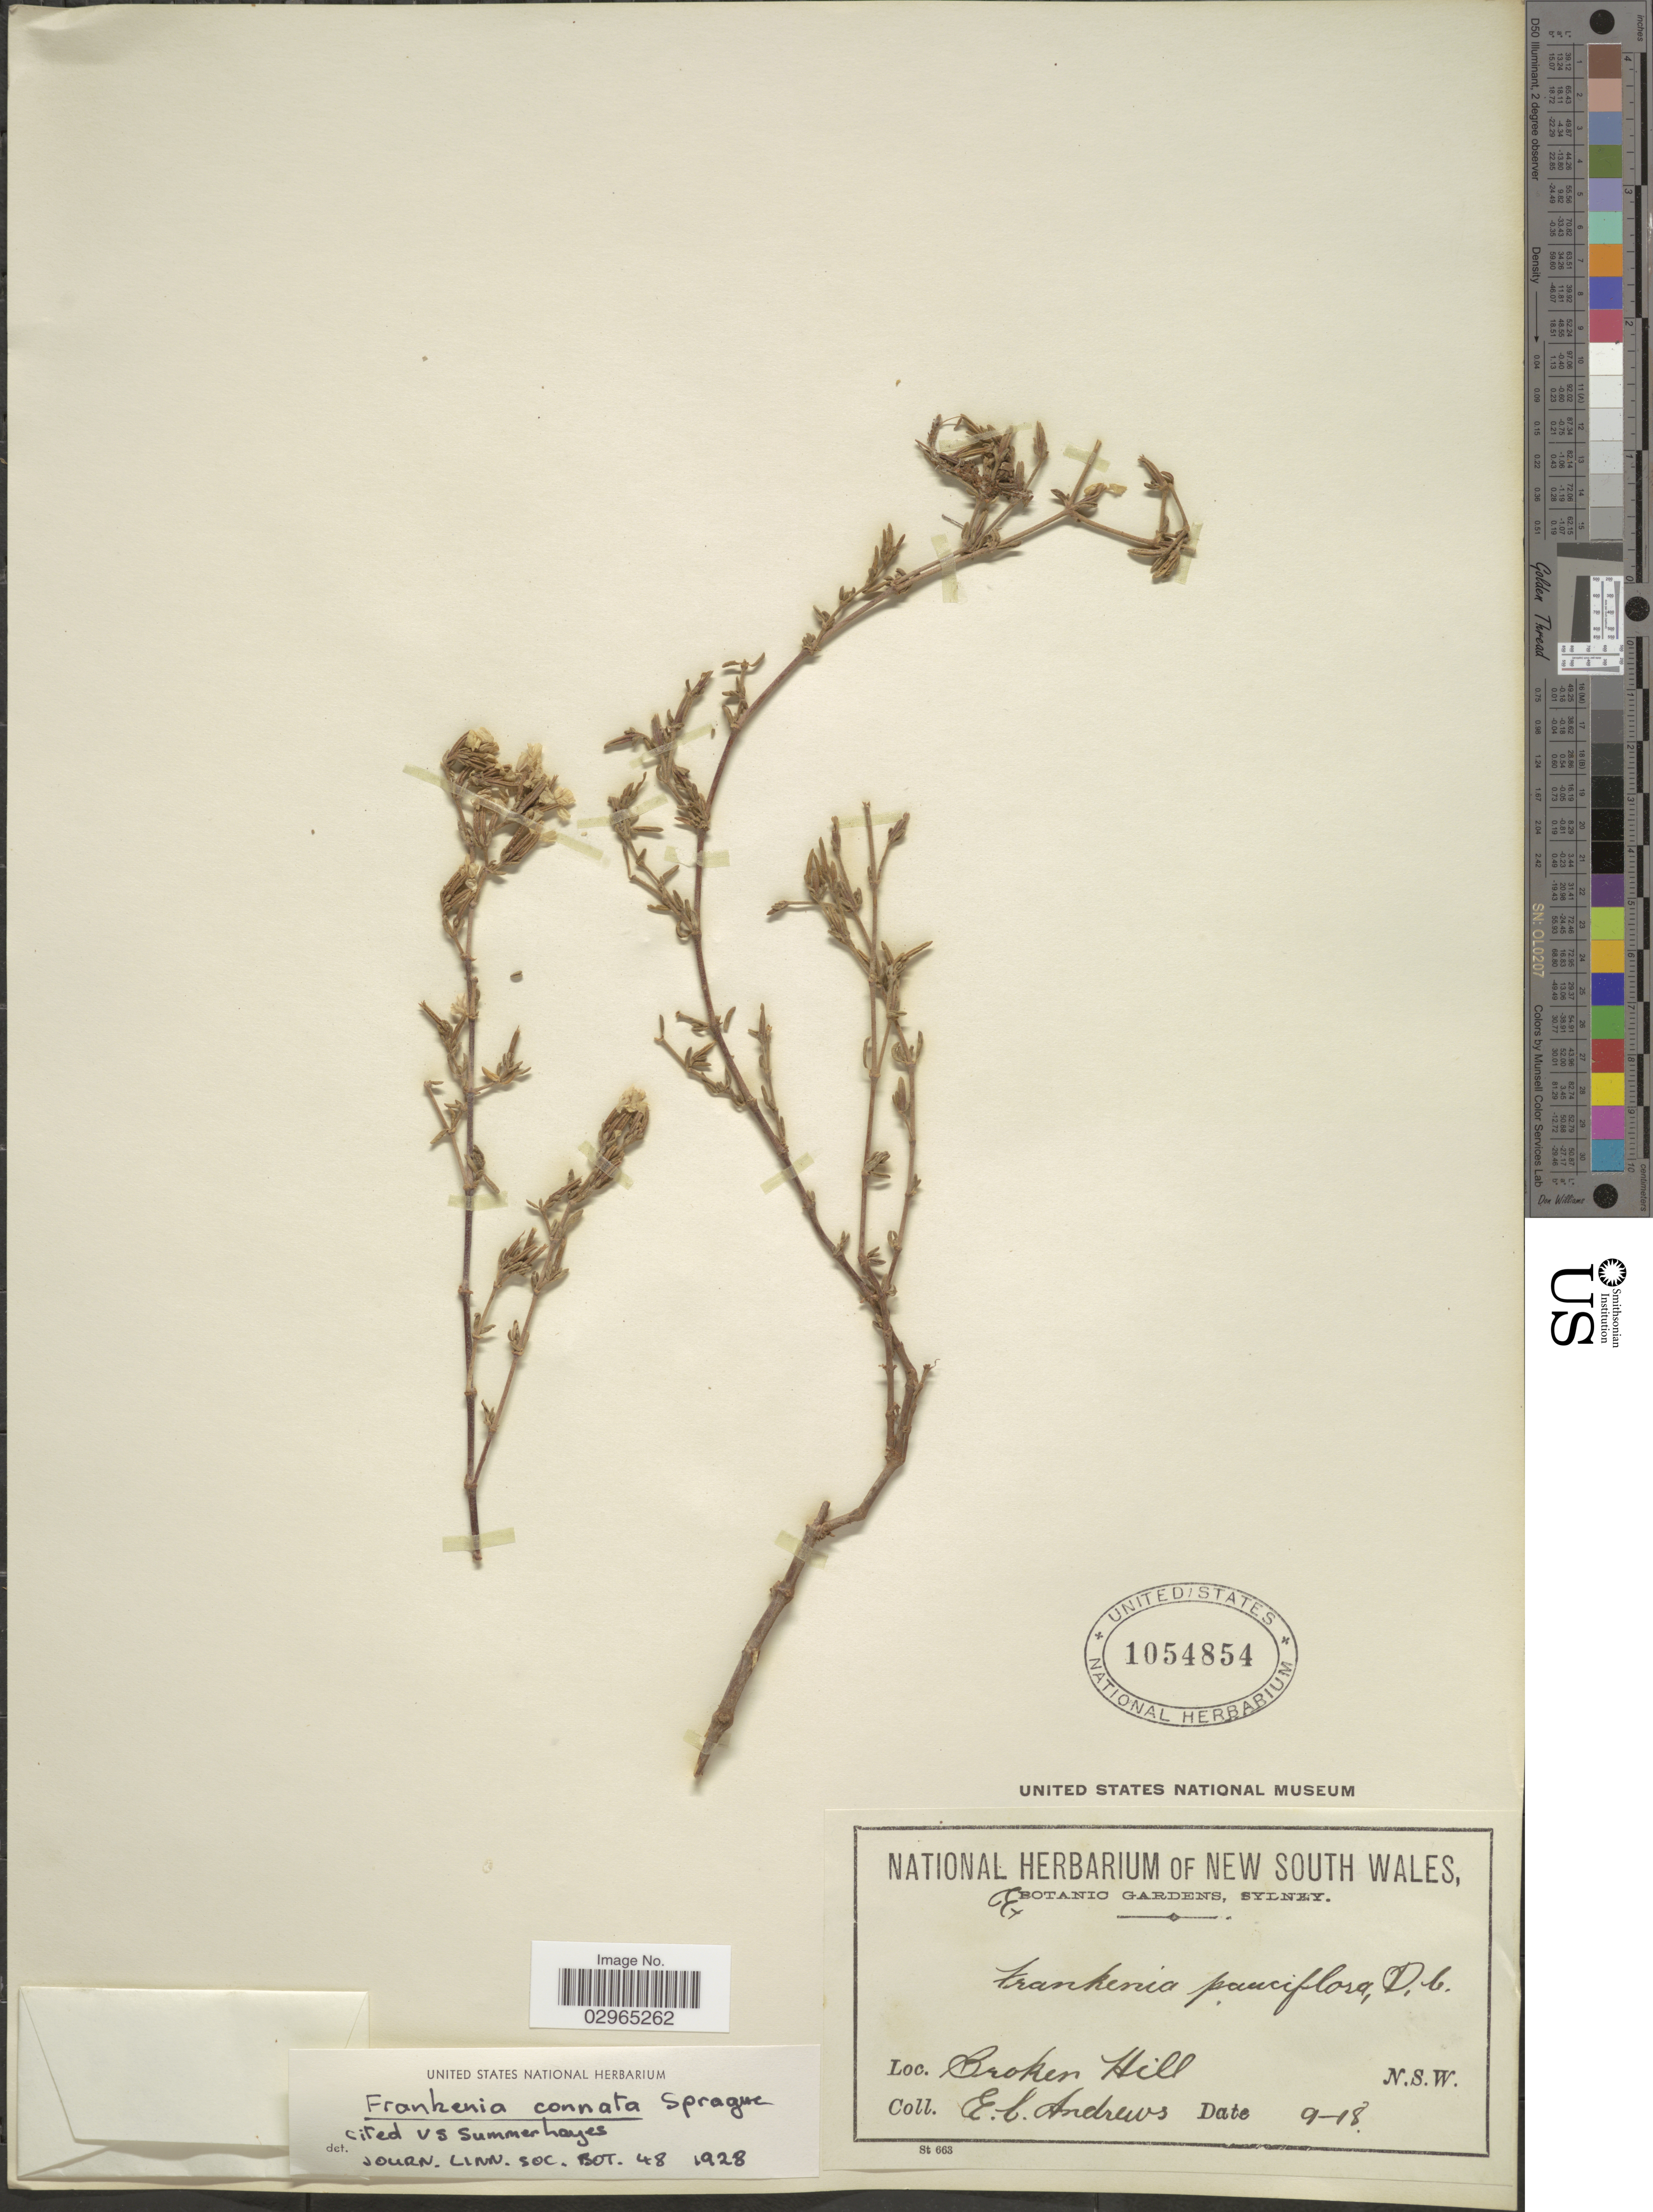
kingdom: Plantae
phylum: Tracheophyta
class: Magnoliopsida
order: Caryophyllales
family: Frankeniaceae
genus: Frankenia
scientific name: Frankenia connata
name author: Sprague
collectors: E. Andrews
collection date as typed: Transcribed d/m/y: /9/18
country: Australia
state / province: New South Wales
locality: Broken Hill. N.S.W.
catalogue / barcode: US 1054854